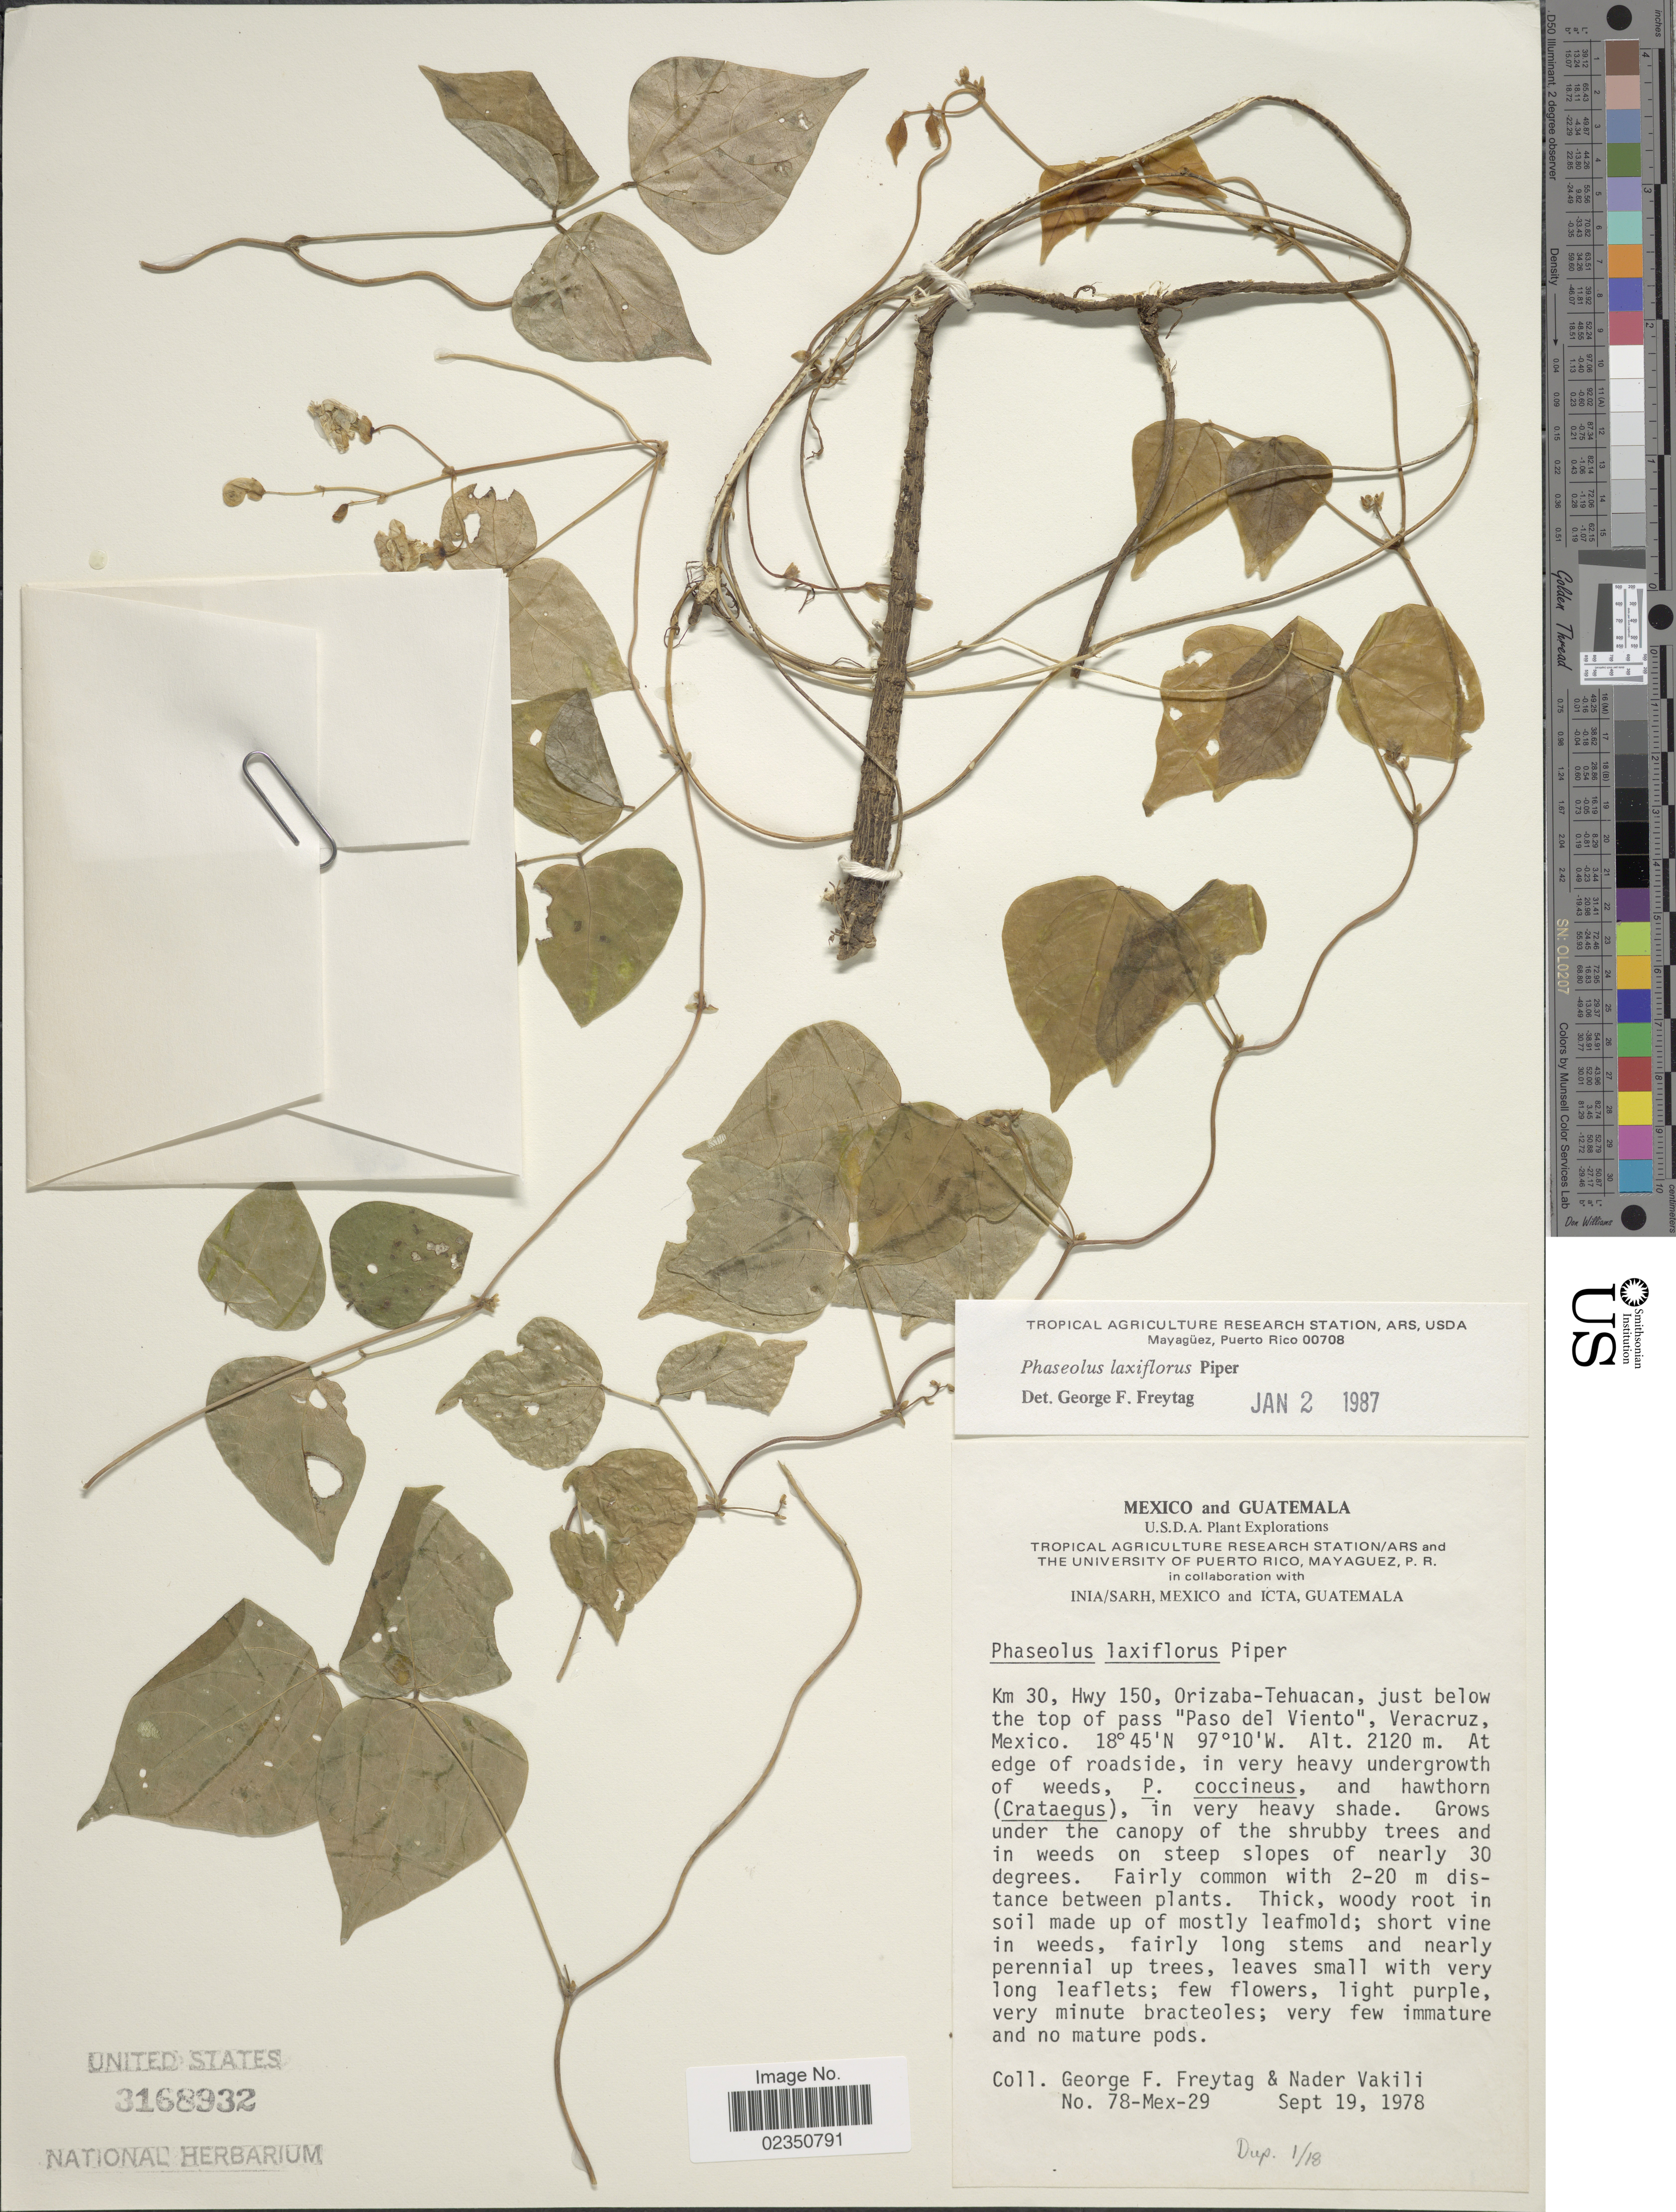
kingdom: Plantae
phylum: Tracheophyta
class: Magnoliopsida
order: Fabales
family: Fabaceae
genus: Phaseolus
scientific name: Phaseolus laxiflorus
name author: Piper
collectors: G. F. Freytag & N. Vakili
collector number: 78-Mex-29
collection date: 1978-09-19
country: Mexico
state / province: Veracruz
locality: Km 30, Hwy 150, Orizaba-Tehuacan, just below the top of pass "Paso del Viento", at edge of roadside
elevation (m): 2120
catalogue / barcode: US 3168932